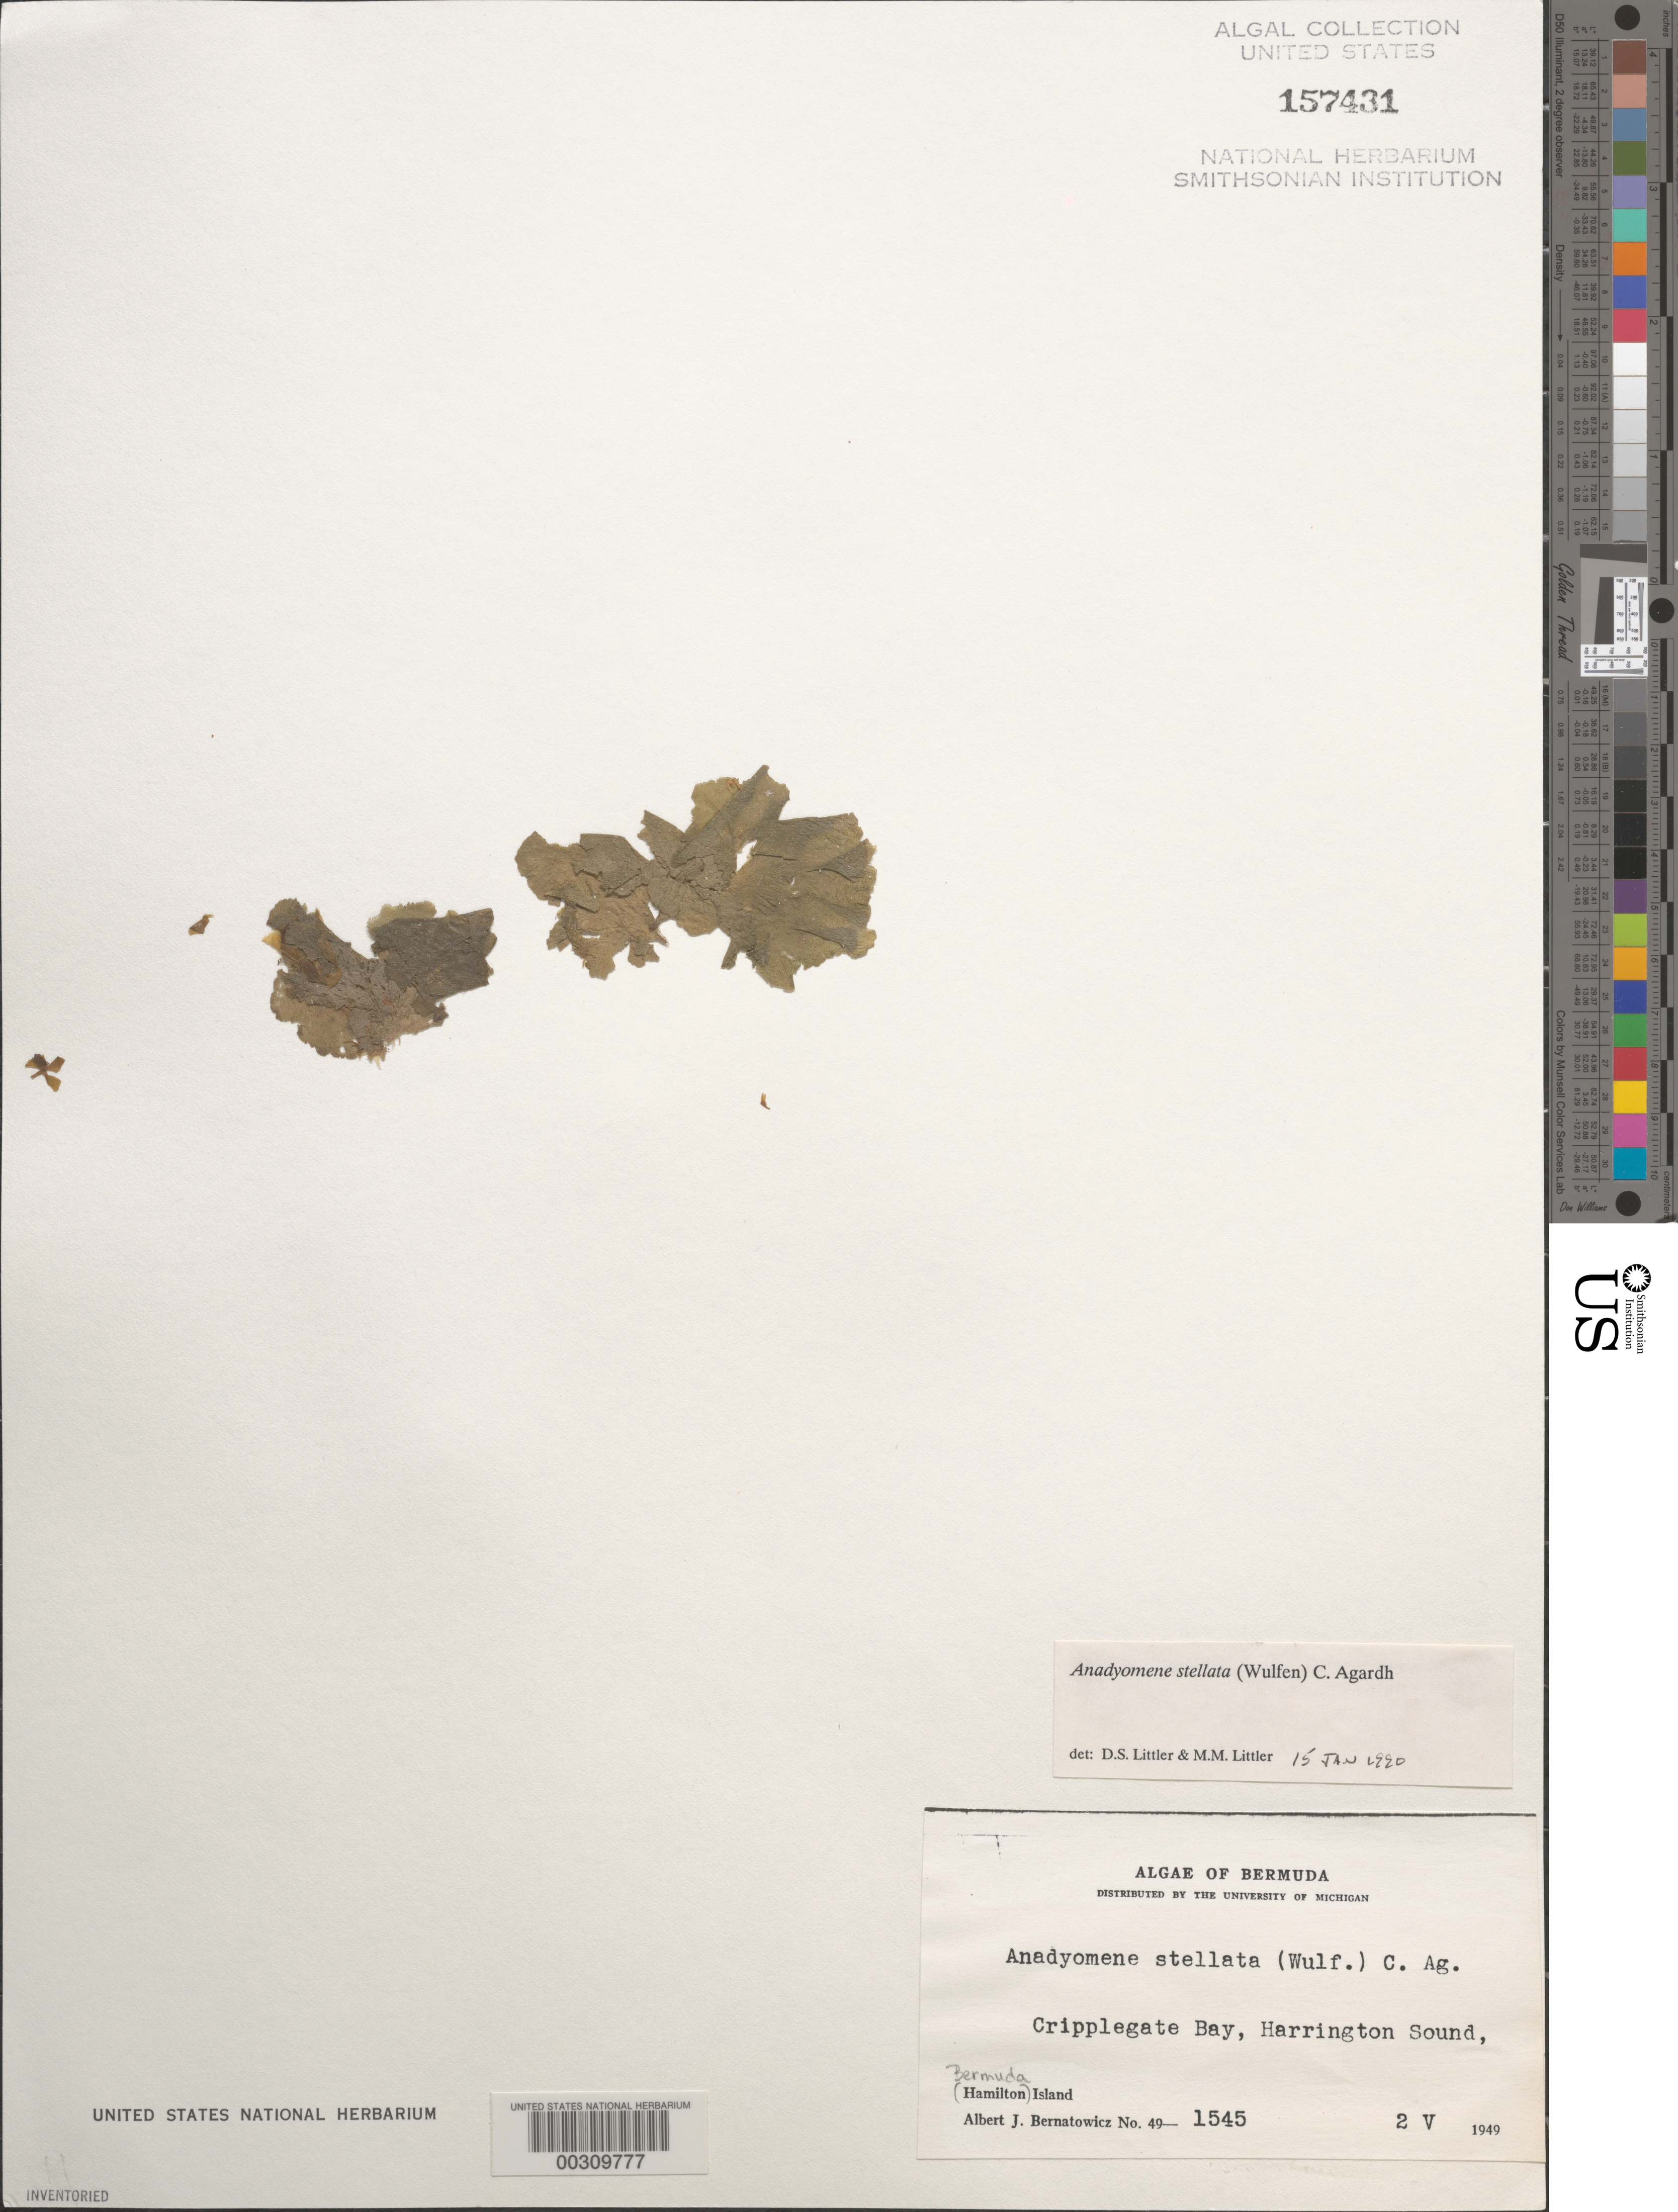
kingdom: Plantae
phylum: Chlorophyta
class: Ulvophyceae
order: Cladophorales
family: Anadyomenaceae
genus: Anadyomene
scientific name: Anadyomene stellata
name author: (Wulfen) C. Agardh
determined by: Littler, D. S.; Littler, M. M.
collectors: A. Bernatowicz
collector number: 49-1545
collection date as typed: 02 May 1949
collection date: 1949-05-02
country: Bermuda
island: Bermuda Island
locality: Cripplegate Bay, Harrington Sound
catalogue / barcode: US 157431